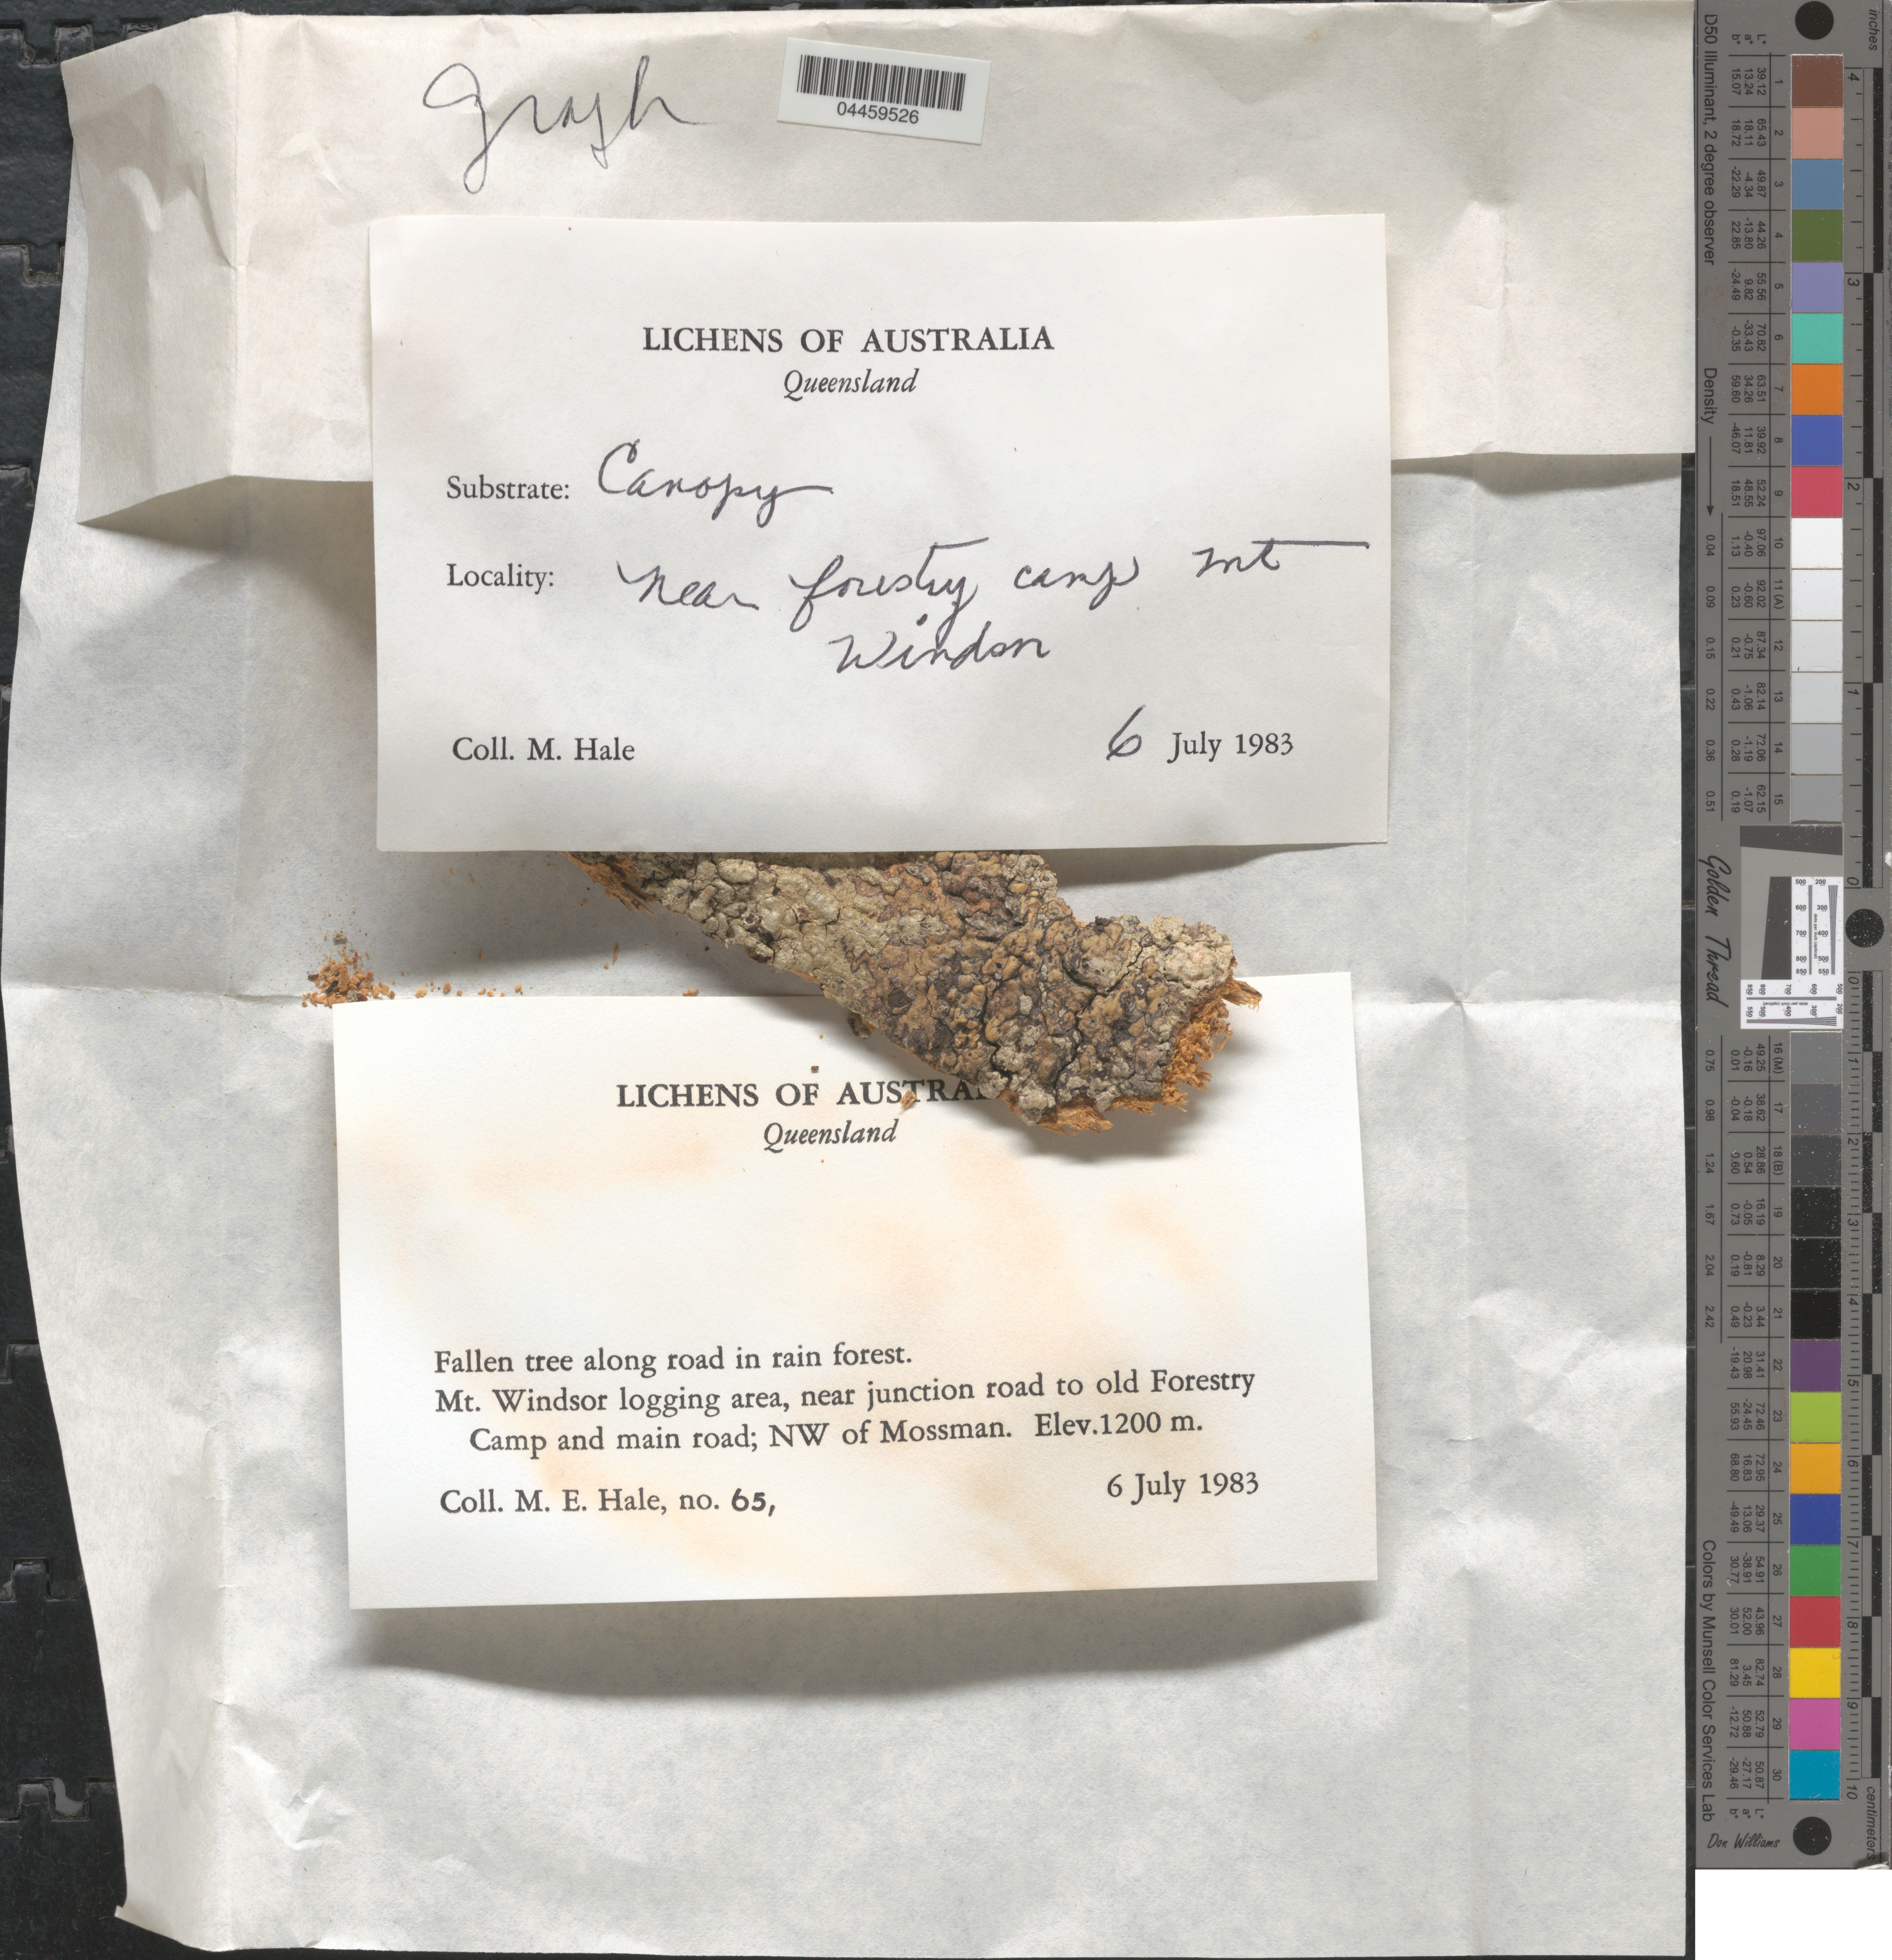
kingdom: Fungi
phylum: Ascomycota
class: Lecanoromycetes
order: Ostropales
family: Graphidaceae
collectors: M. Hale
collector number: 65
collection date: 1983-07-06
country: Australia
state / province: Queensland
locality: Fallen tree along road in rain forest. Mt. Windsor logging area, near junction road to old Forestry Camp and main road; NW of Mossman.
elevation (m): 1200